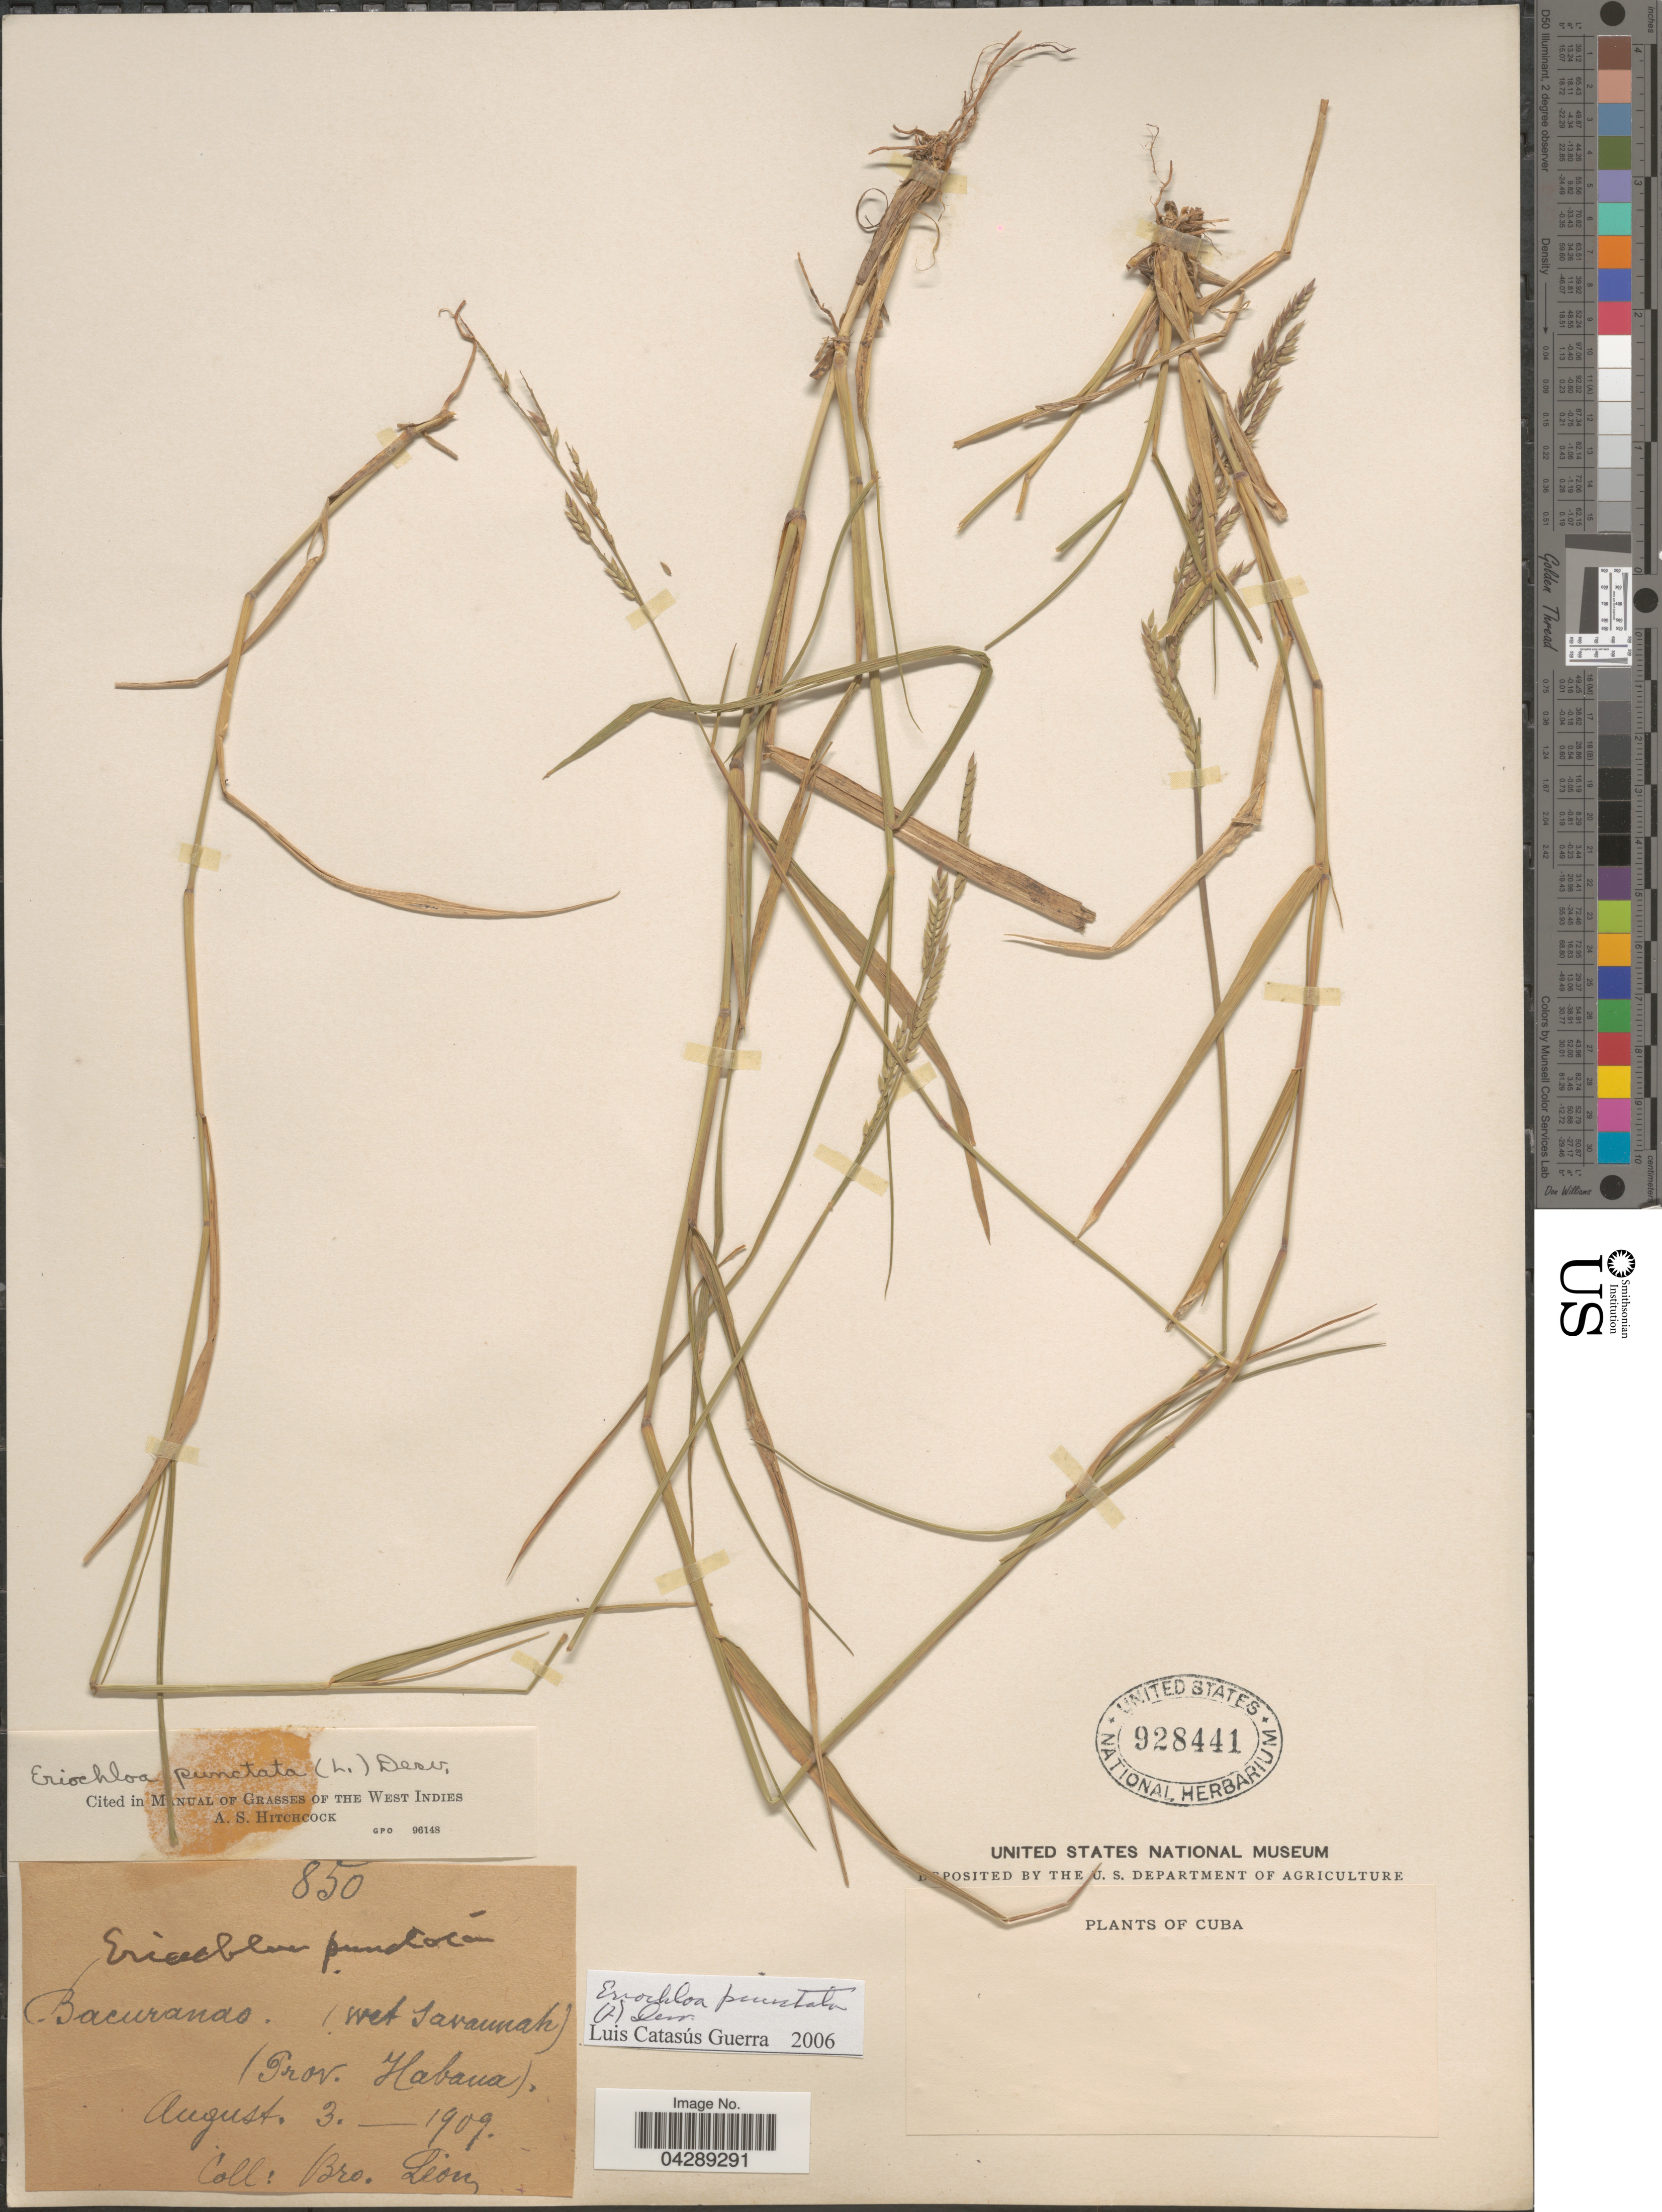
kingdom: Plantae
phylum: Tracheophyta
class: Liliopsida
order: Poales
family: Poaceae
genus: Eriochloa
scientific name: Eriochloa punctata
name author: (L.) Desv. ex Ham.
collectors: Bro. León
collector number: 850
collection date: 1909-08-03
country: Cuba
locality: Bacuranas. (wet savannah). Prov. Habana.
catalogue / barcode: US 928441